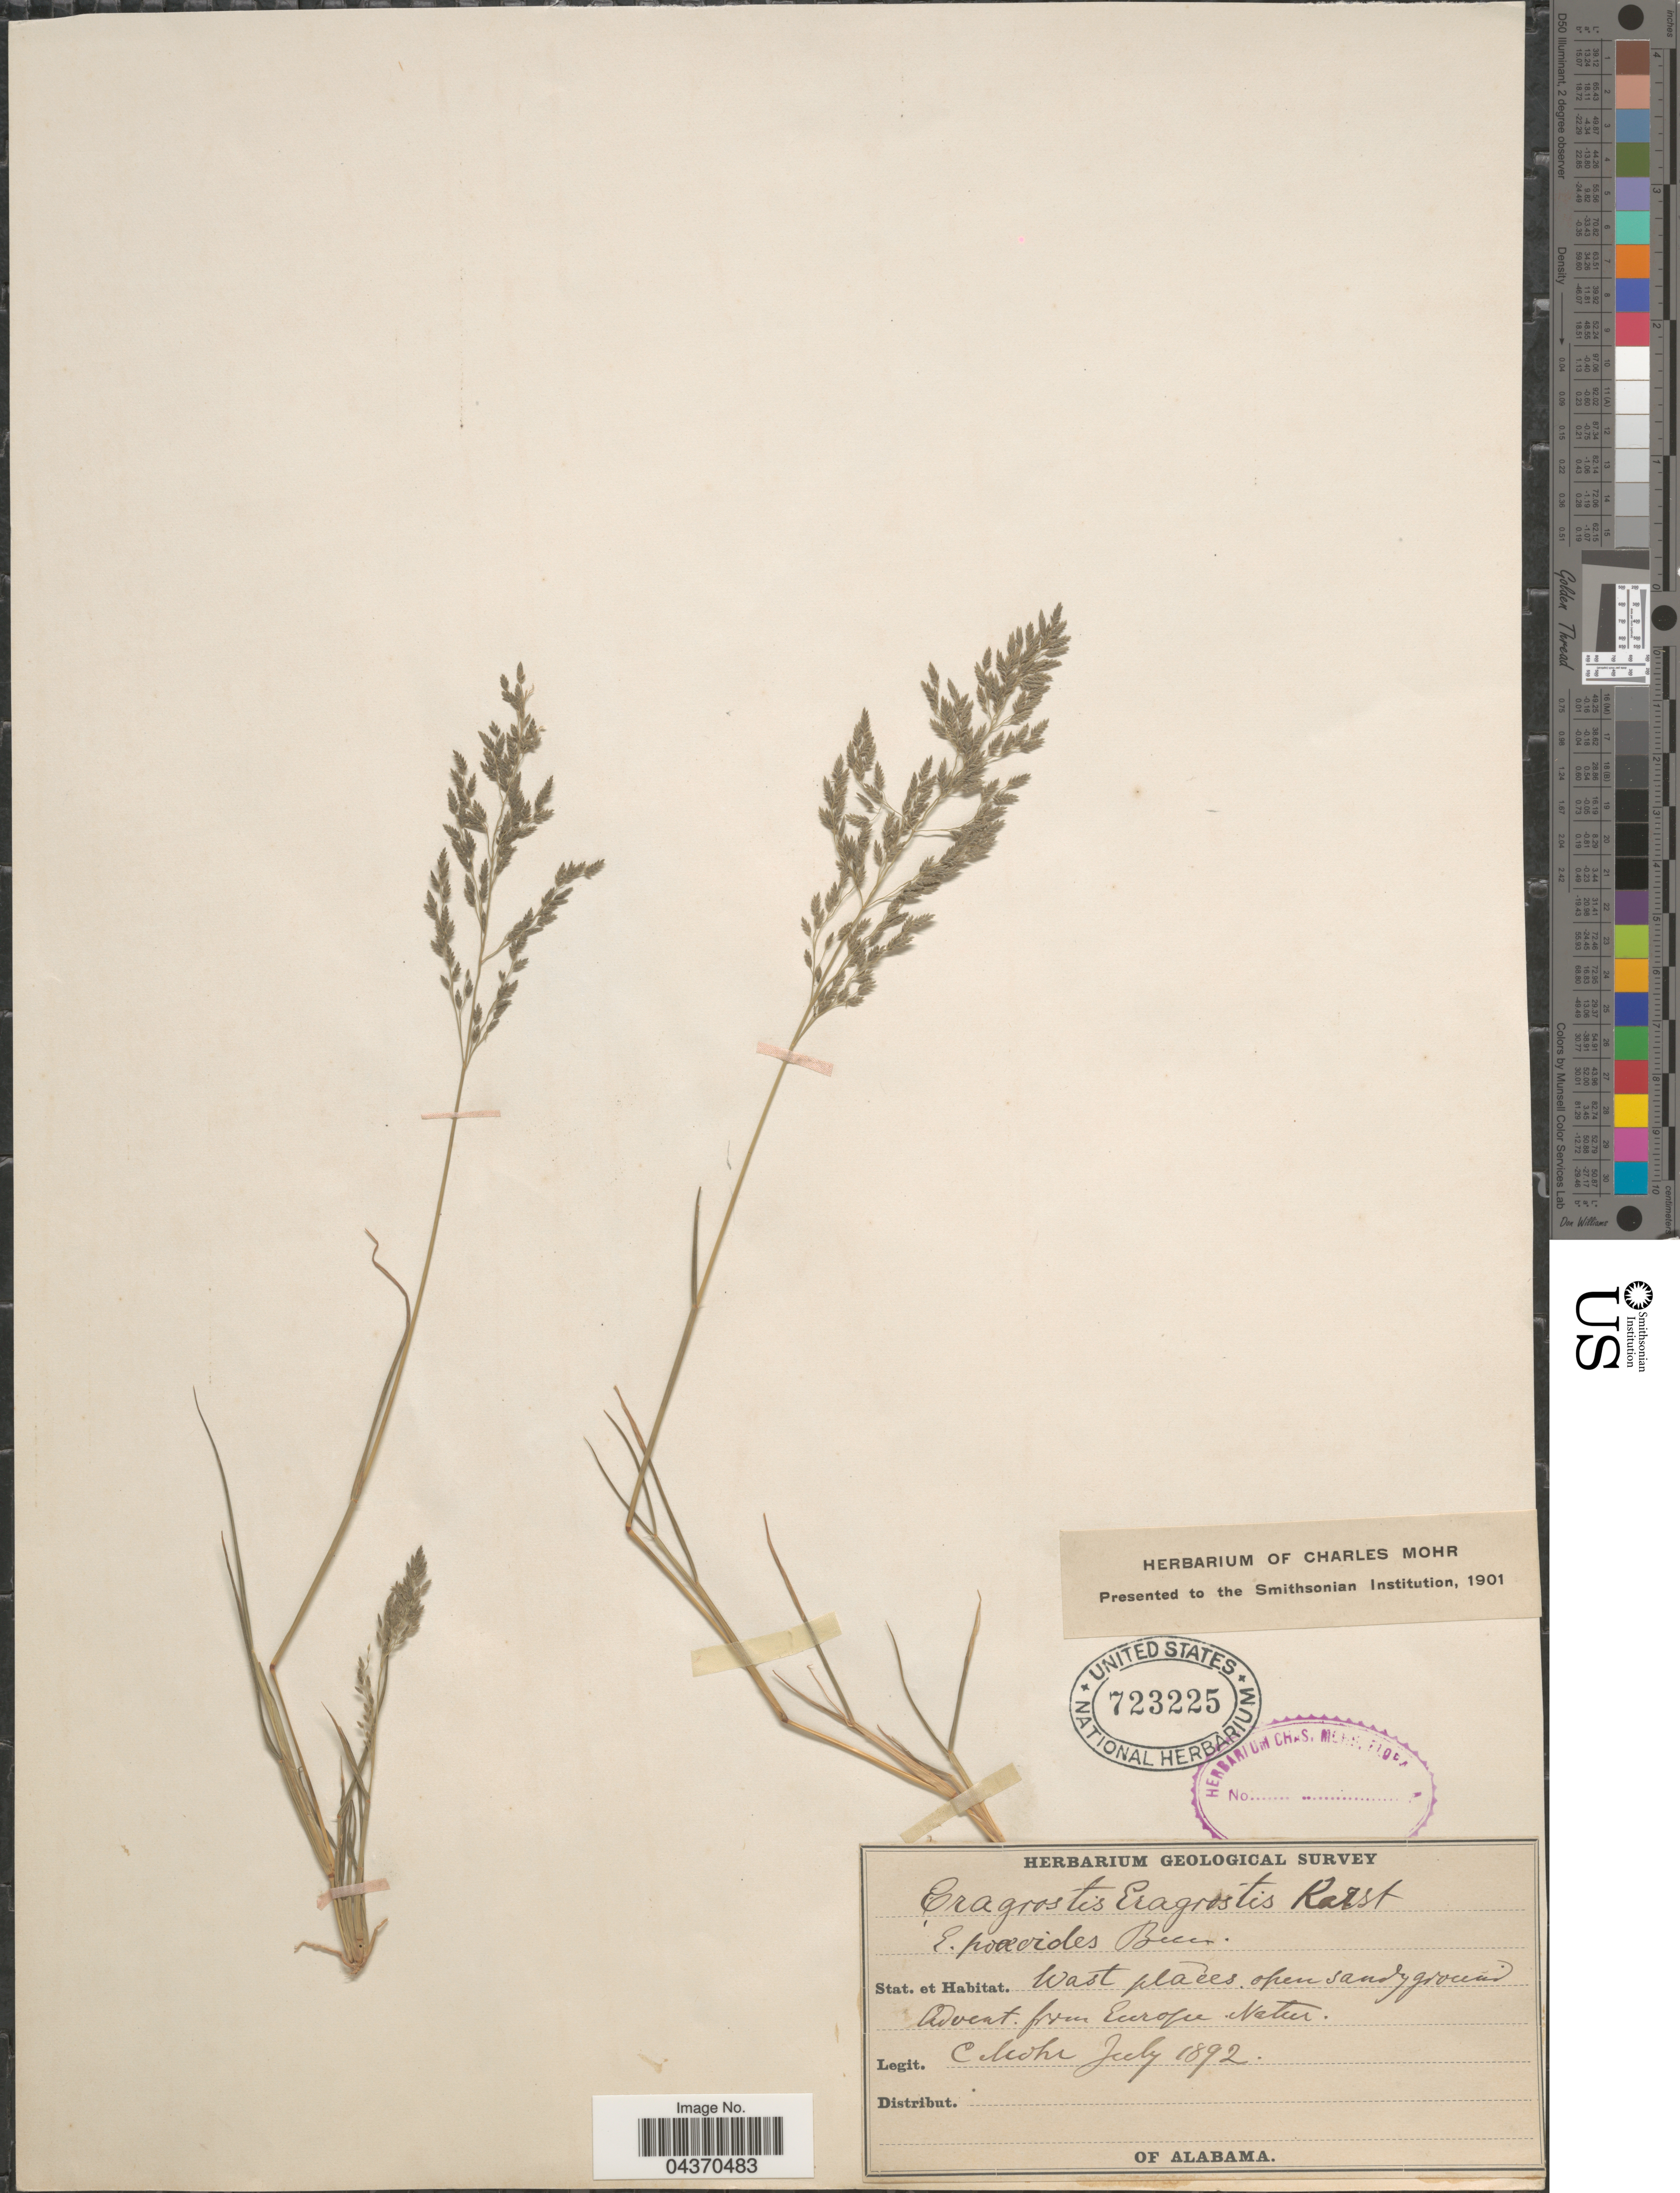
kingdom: Plantae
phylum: Tracheophyta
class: Liliopsida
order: Poales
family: Poaceae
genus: Eragrostis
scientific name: Eragrostis pectinacea var. miserrima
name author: (E. Fourn.) Reeder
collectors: Mohr, C. T. (herbarium)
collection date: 1892-07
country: United States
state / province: Alabama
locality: Geological Survey of Alabama. Advent from Europe Natur.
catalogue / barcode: US 723225